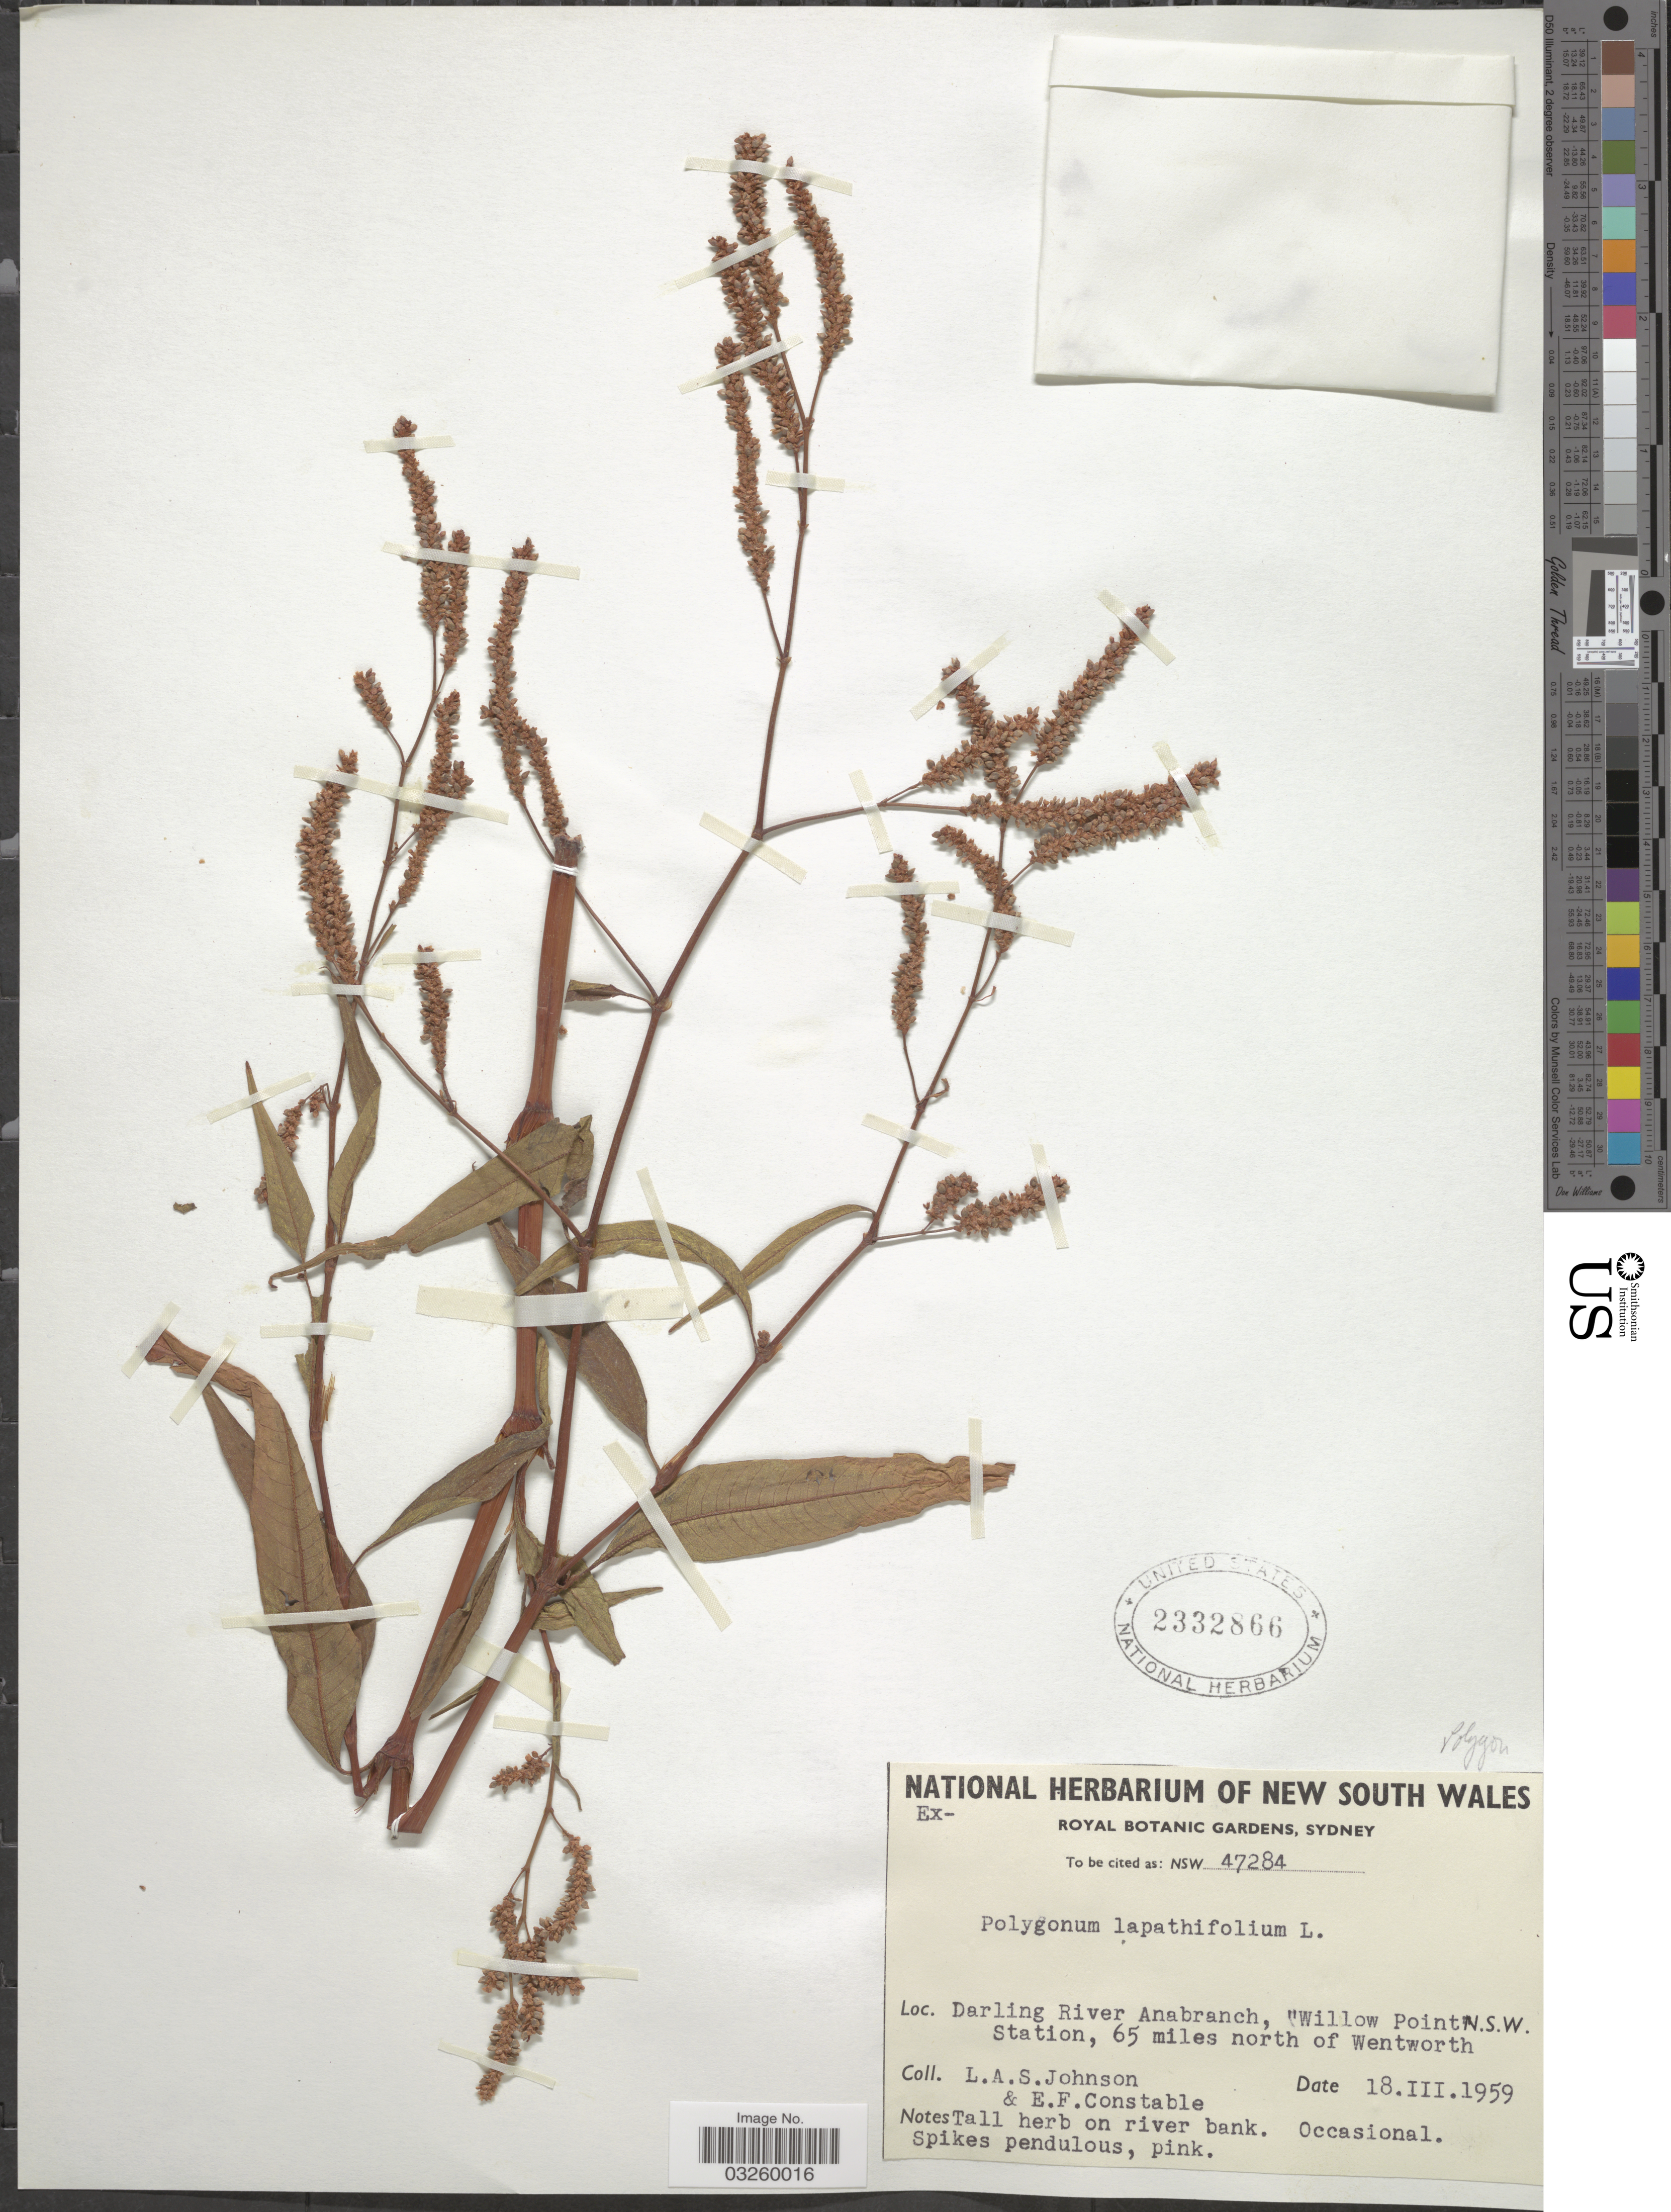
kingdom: Plantae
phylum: Tracheophyta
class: Magnoliopsida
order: Caryophyllales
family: Polygonaceae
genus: Polygonum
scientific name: Polygonum lapathifolium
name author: L.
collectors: L. A. S. Johnson & E. F. Constable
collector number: NSW47284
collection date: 1959-03-18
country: Australia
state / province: New South Wales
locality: Darling River Anabranch, "Willow Point" Station, 65 miles north of Wentworth.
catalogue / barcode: US 2332866